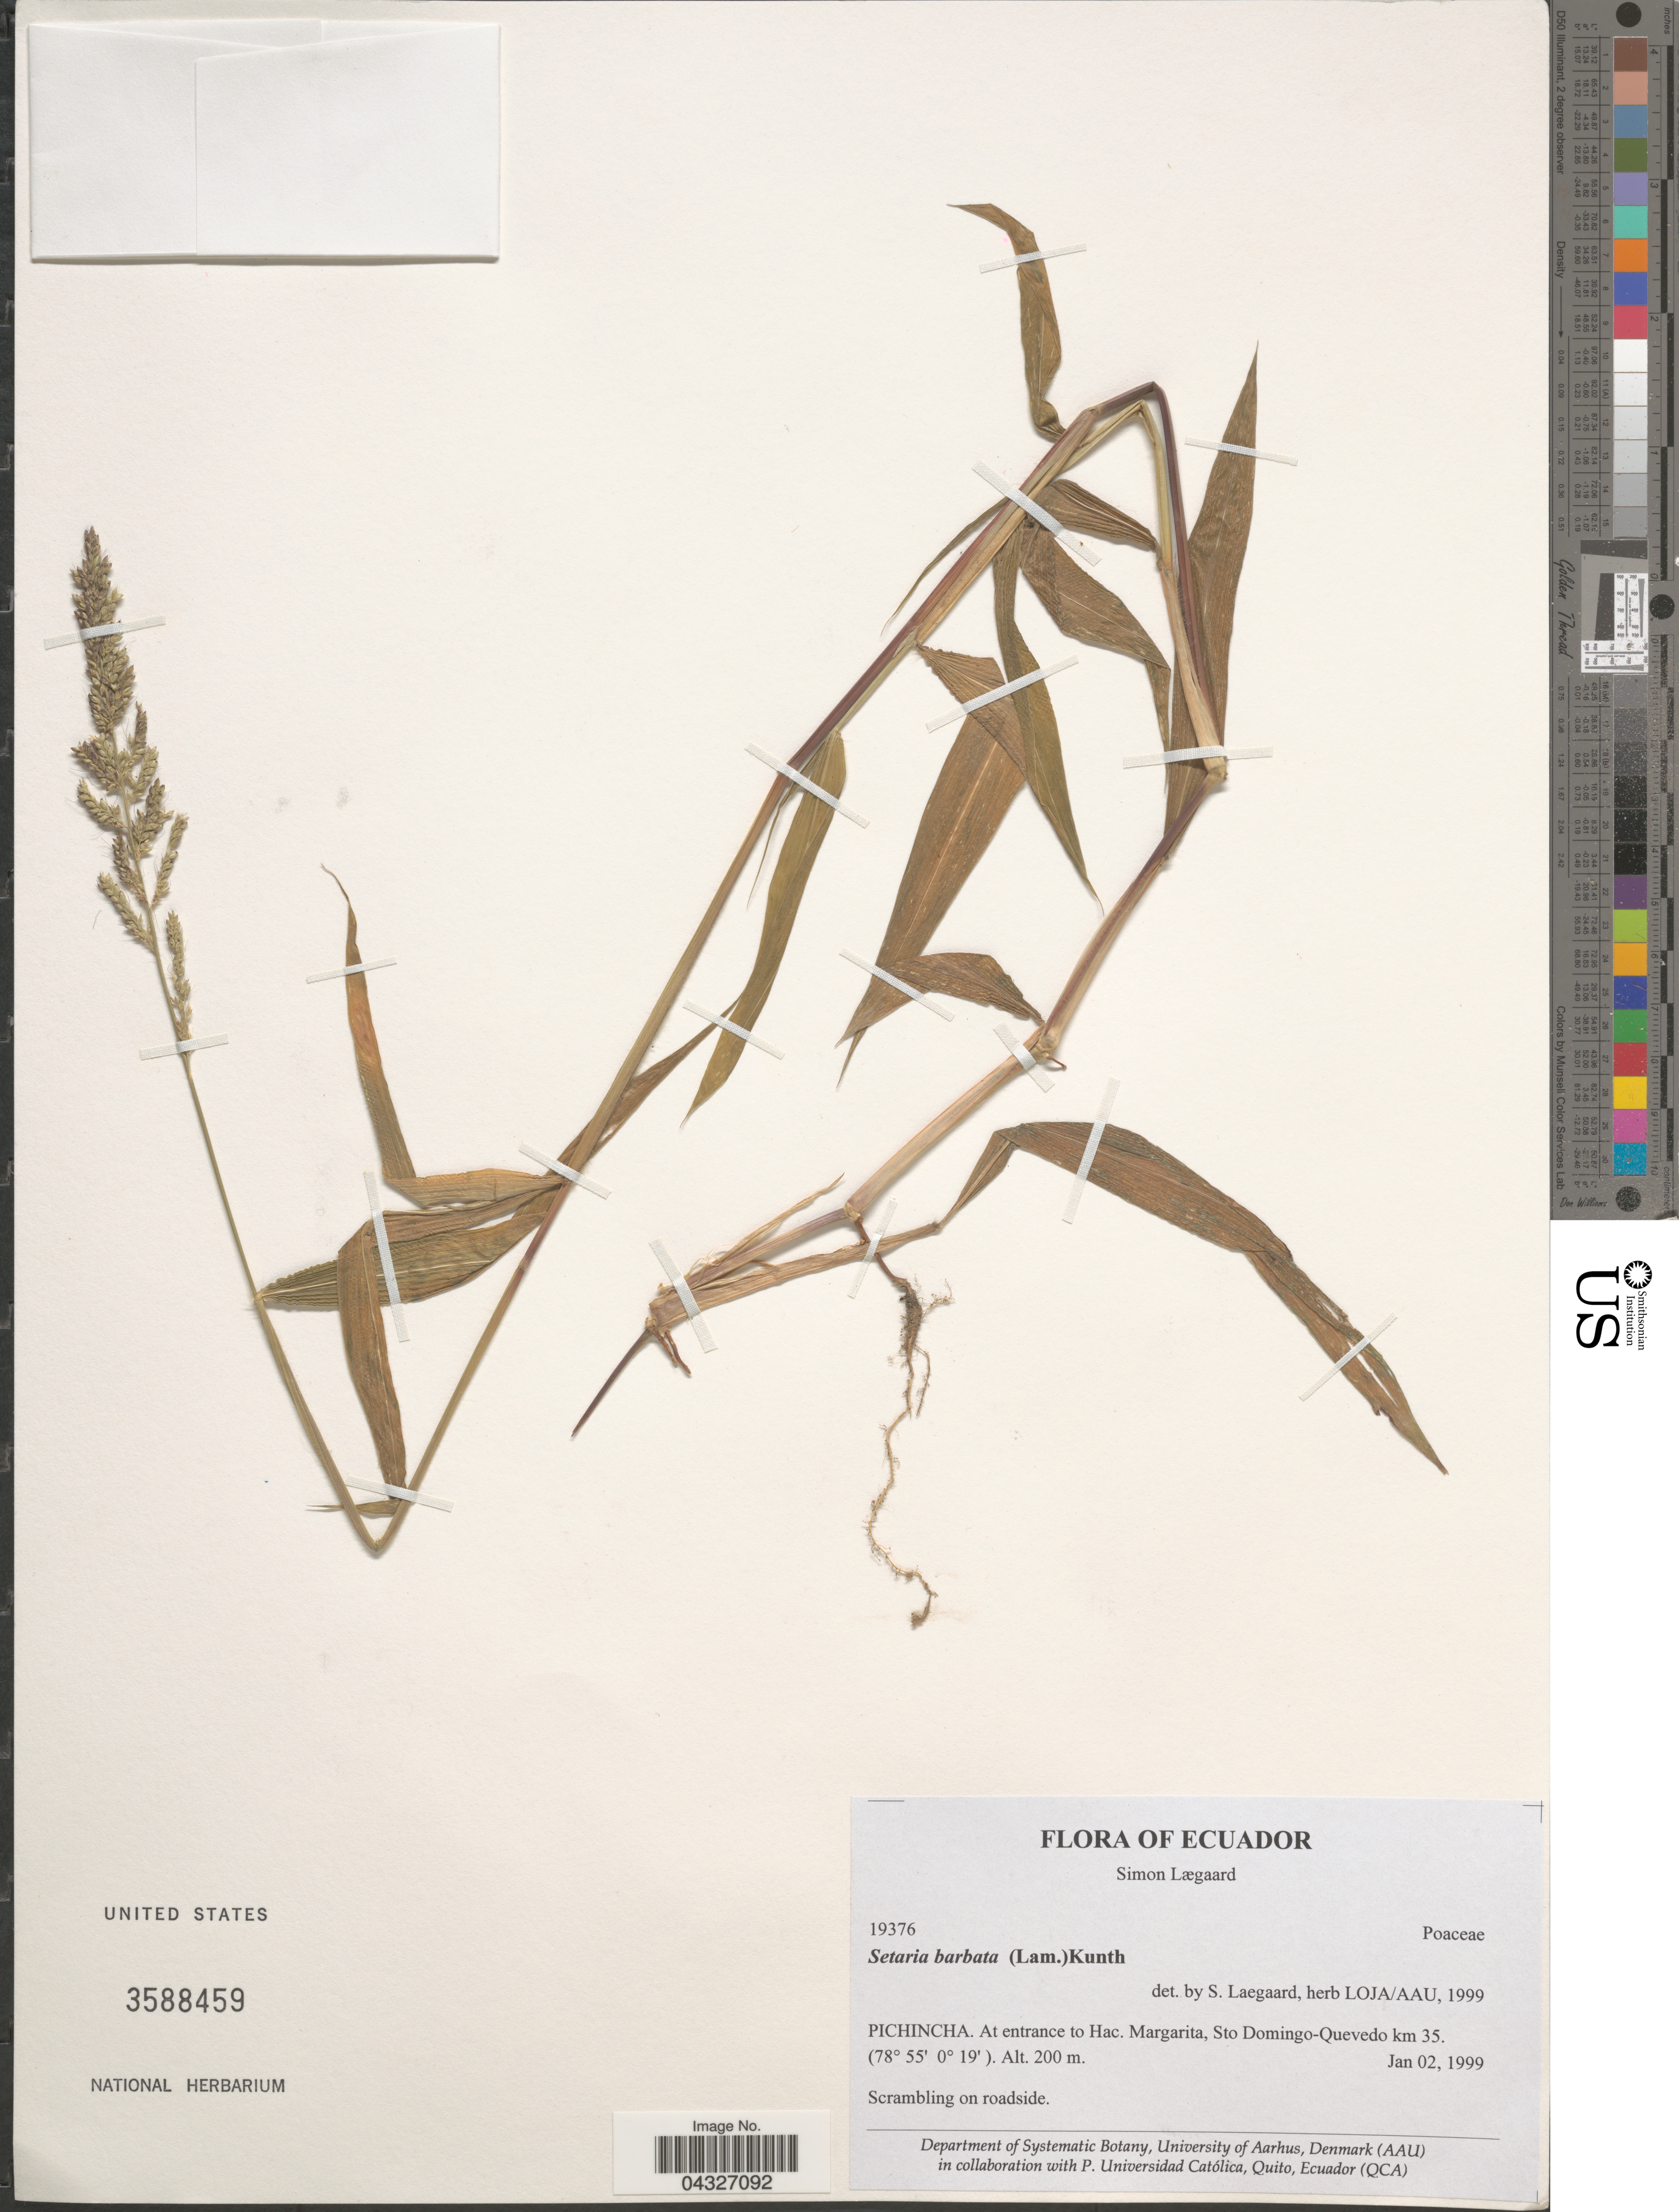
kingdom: Plantae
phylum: Tracheophyta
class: Liliopsida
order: Poales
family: Poaceae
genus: Setaria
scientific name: Setaria barbata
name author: (Lam.) Kunth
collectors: S. Lægaard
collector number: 19376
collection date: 1999-01-02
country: Ecuador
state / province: Pichincha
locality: At entrance to Hac. Margarita, Sto Domingo-Quevedo km 35.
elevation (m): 200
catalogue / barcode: US 3588459